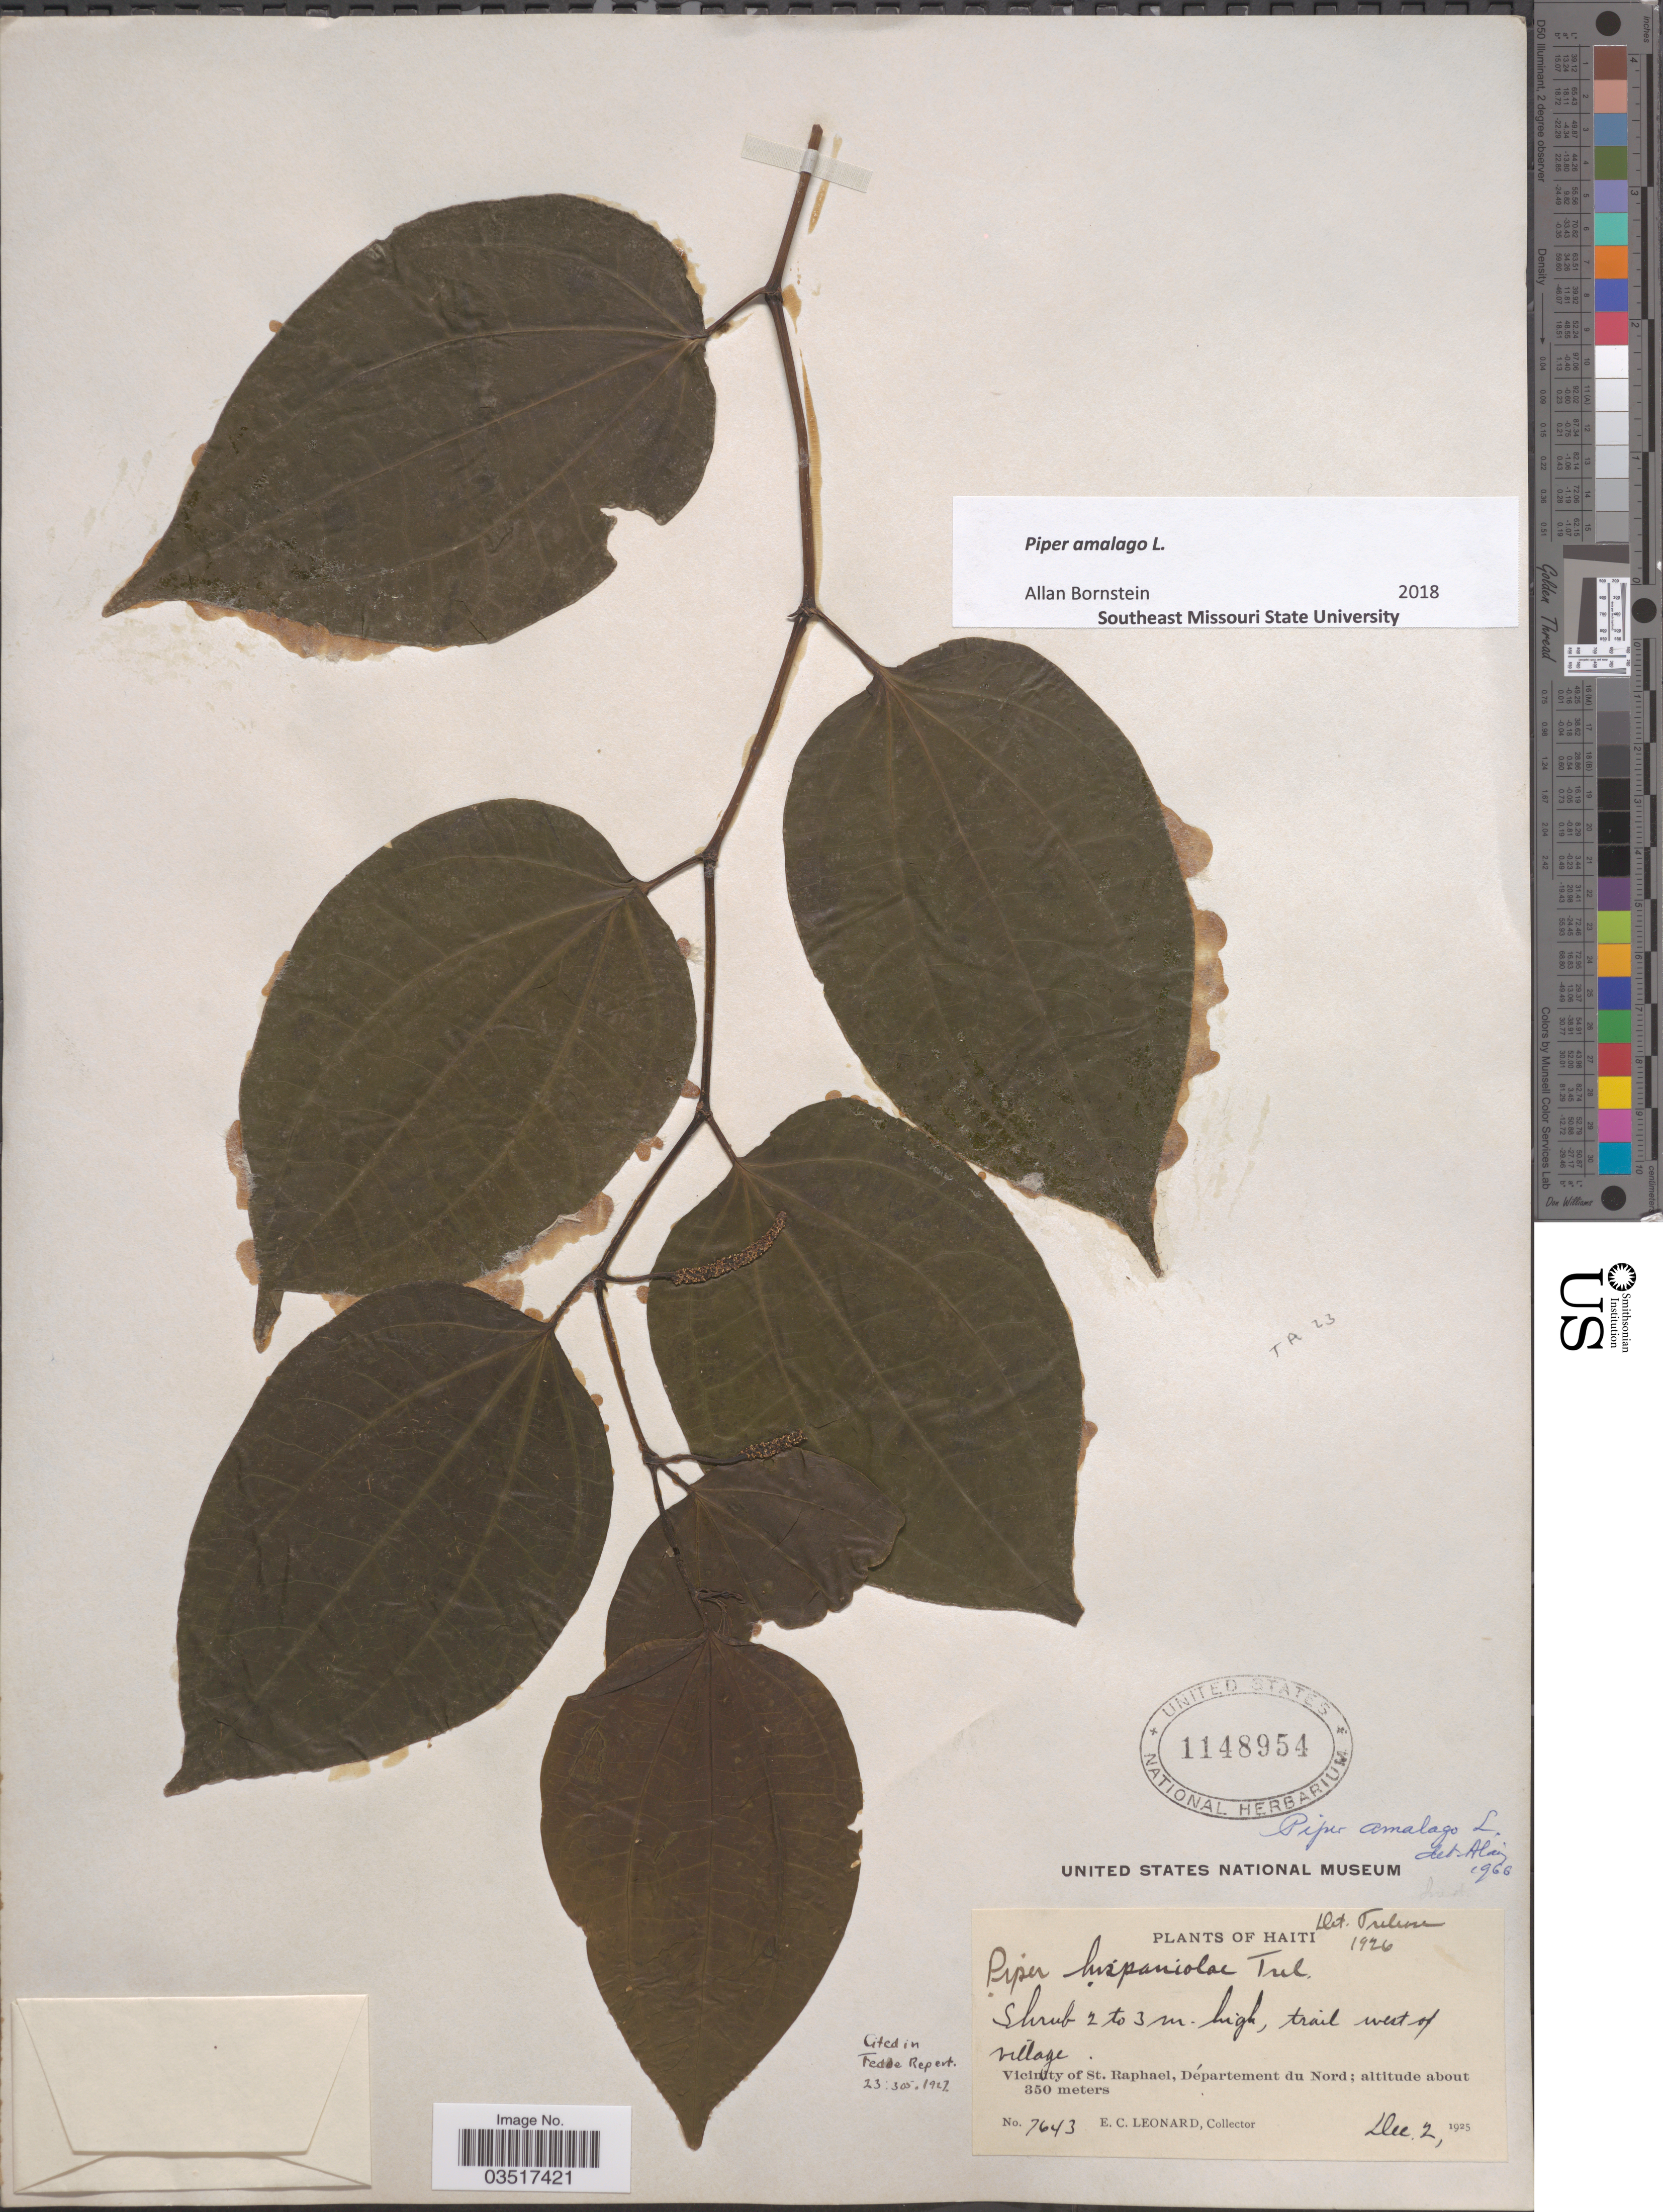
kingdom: Plantae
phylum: Tracheophyta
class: Magnoliopsida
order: Piperales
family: Piperaceae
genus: Piper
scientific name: Piper amalago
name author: L.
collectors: E. C. Leonard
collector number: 7643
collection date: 1925-12-02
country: Haiti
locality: Trail west of village. Vicinity of St. Raphael, Département du Nord.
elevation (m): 350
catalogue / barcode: US 1148954